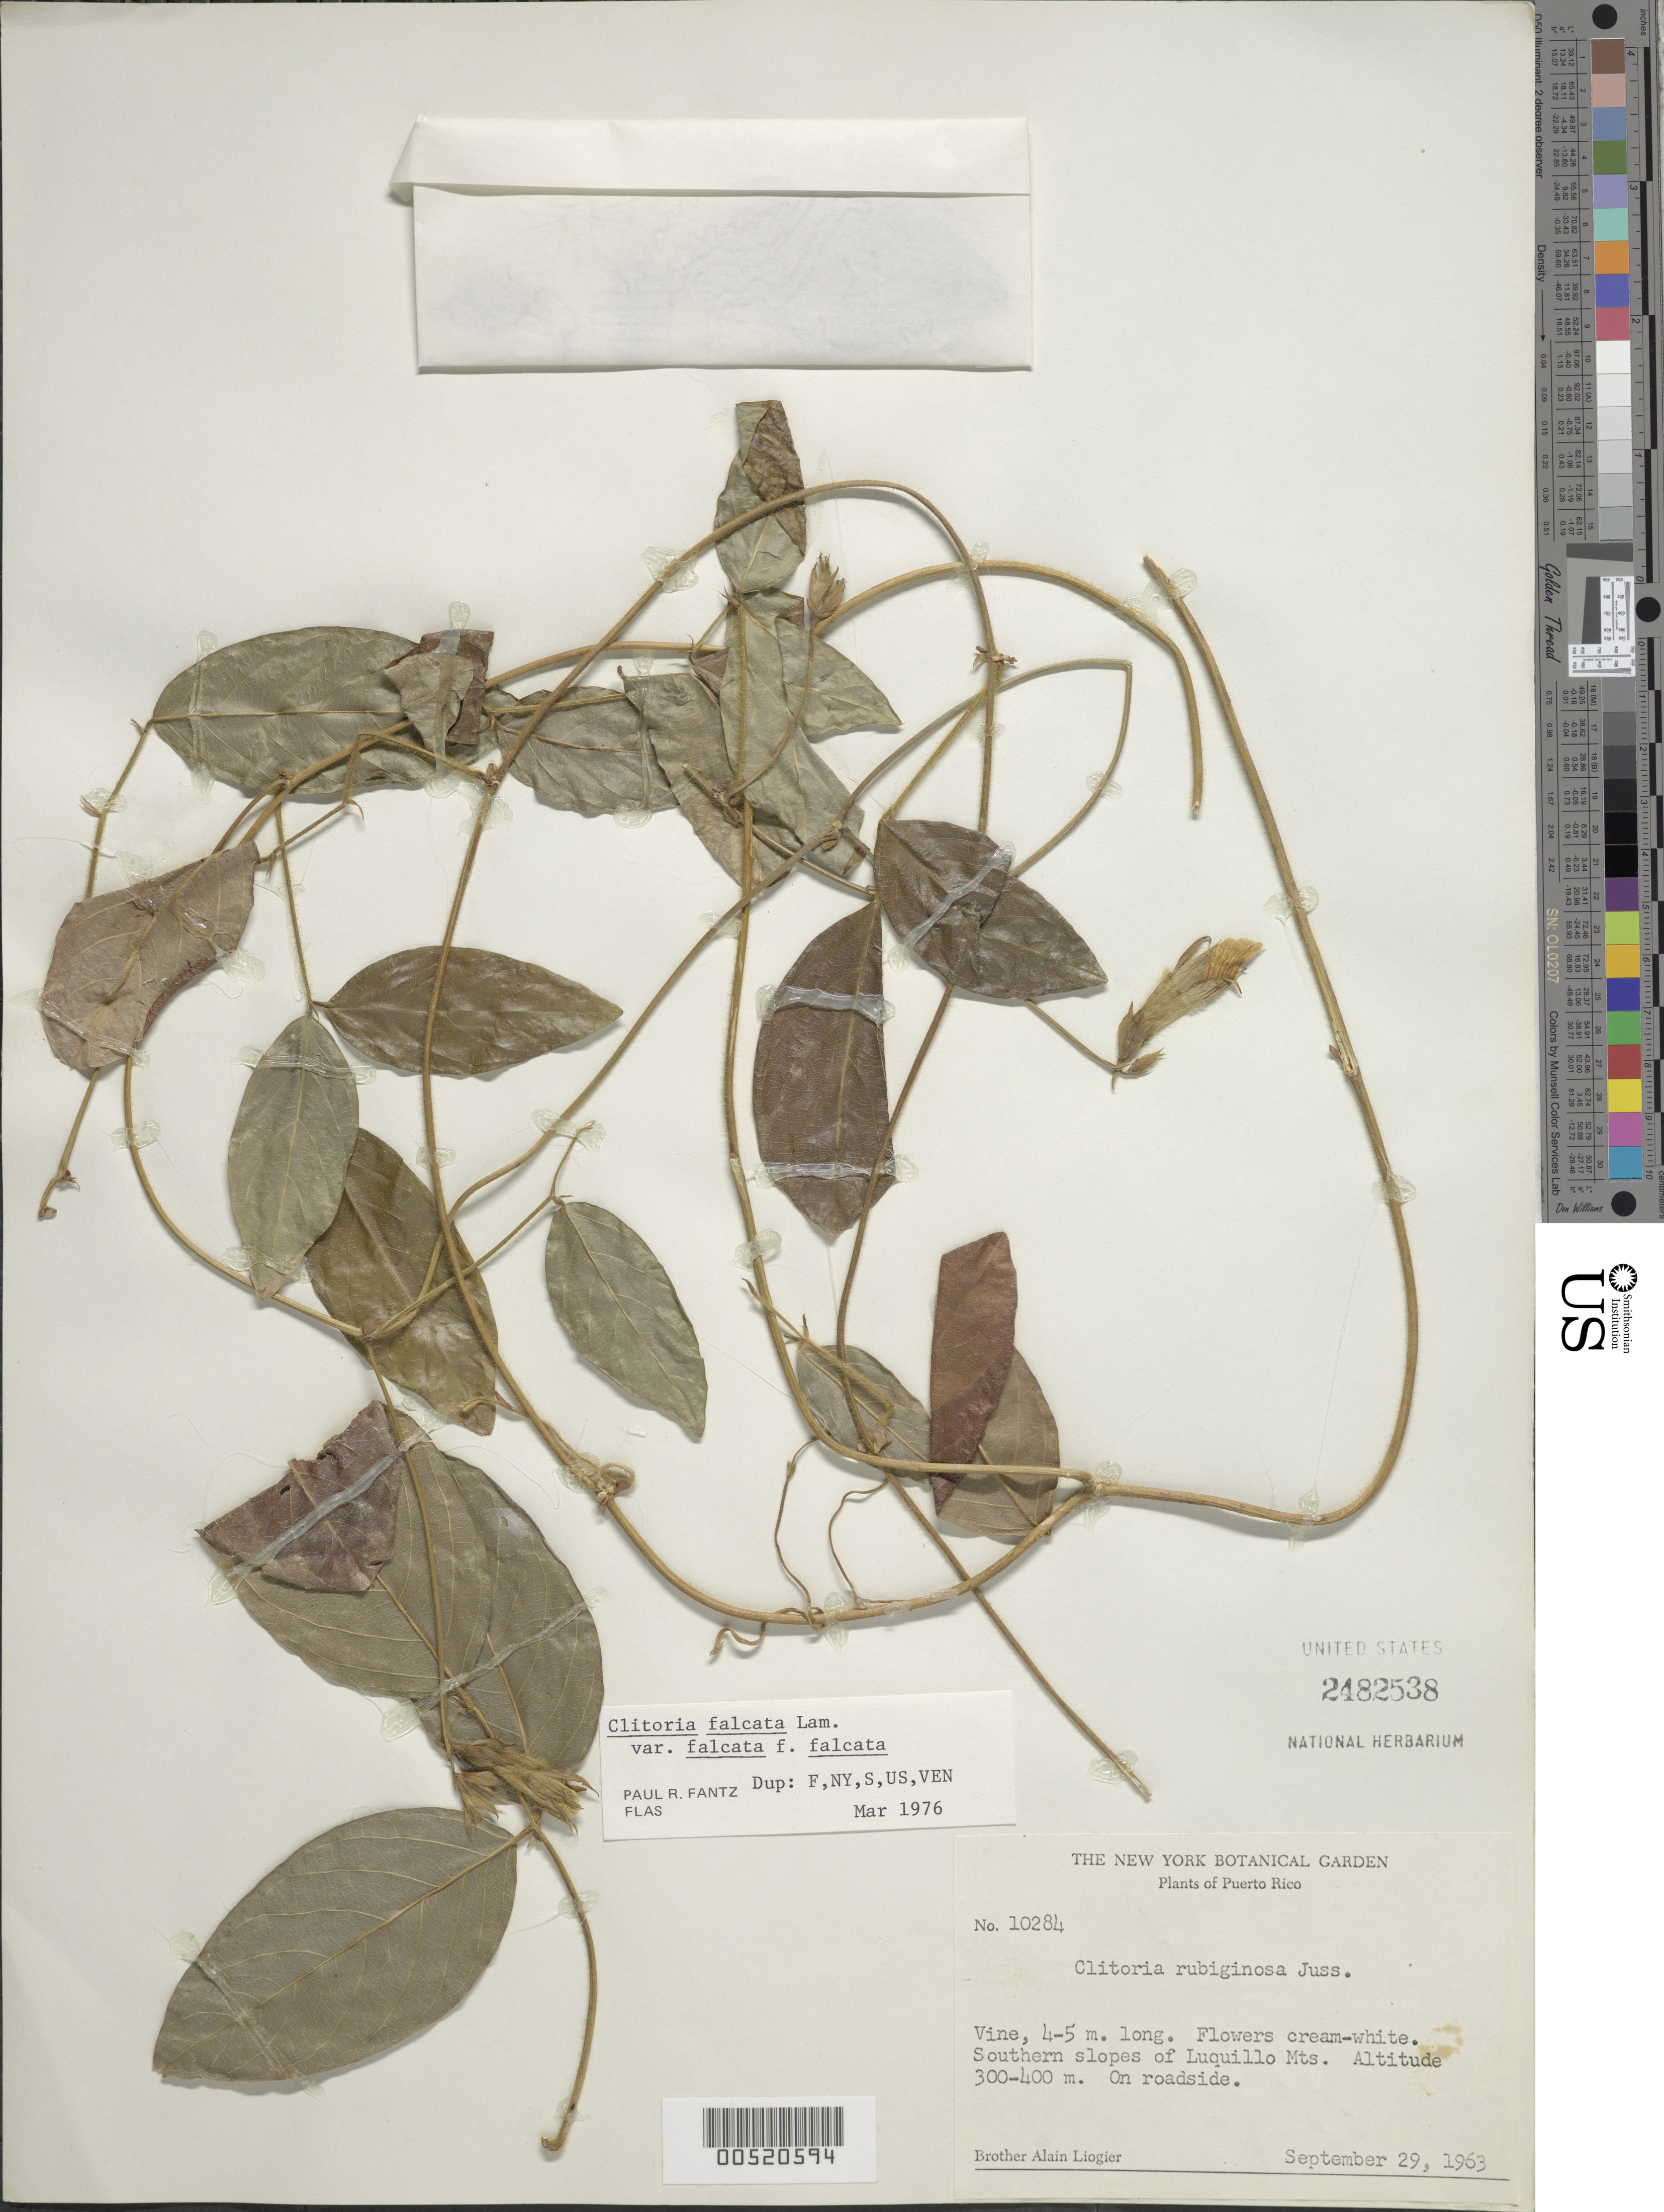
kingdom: Plantae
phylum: Tracheophyta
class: Magnoliopsida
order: Fabales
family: Fabaceae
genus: Clitoria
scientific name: Clitoria rubiginosa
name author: Juss.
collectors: A. H. Liogier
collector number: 10248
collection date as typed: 29 Sep 1963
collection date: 1963-09-29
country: Puerto Rico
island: Greater Antilles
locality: Luquillo Mountains. Southern slopes on roadside.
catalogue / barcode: US 2482538